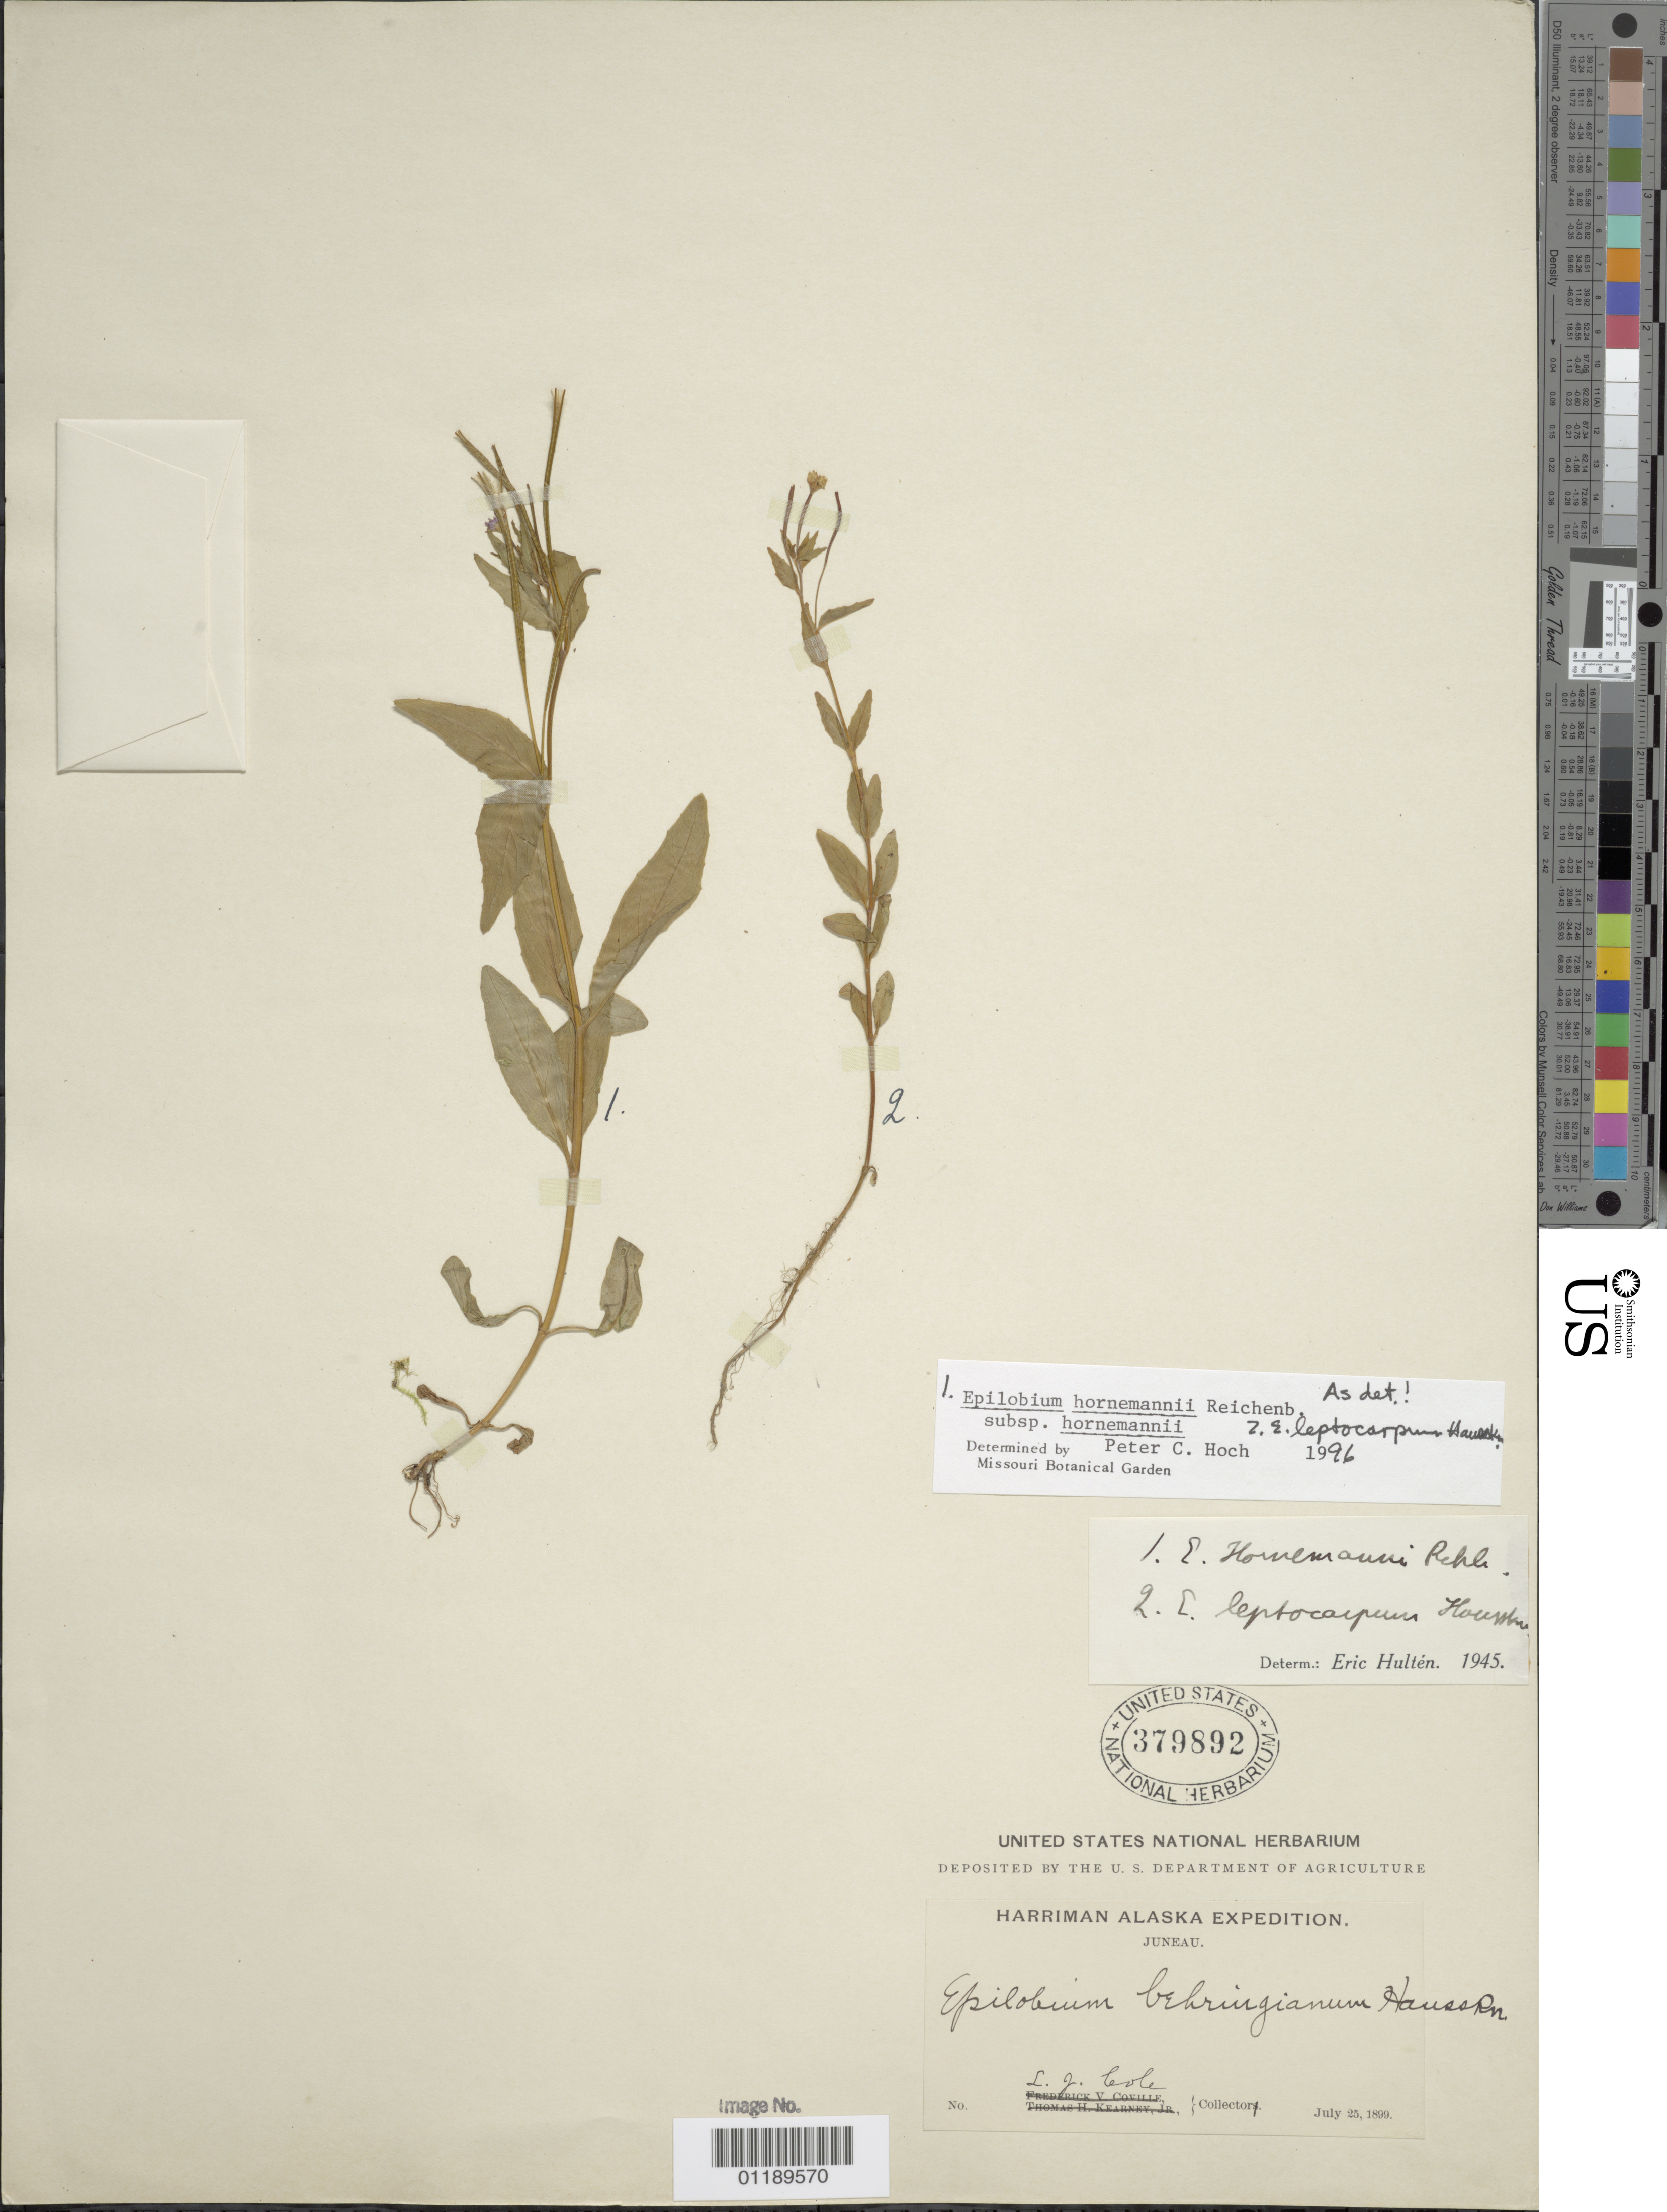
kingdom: Plantae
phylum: Tracheophyta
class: Magnoliopsida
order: Myrtales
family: Onagraceae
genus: Epilobium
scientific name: Epilobium hornemannii subsp. hornemannii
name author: Rchb.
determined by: Hoch, P. C.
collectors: L. Cole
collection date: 1899-07-25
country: United States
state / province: Alaska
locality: Juneau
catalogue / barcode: US 379892